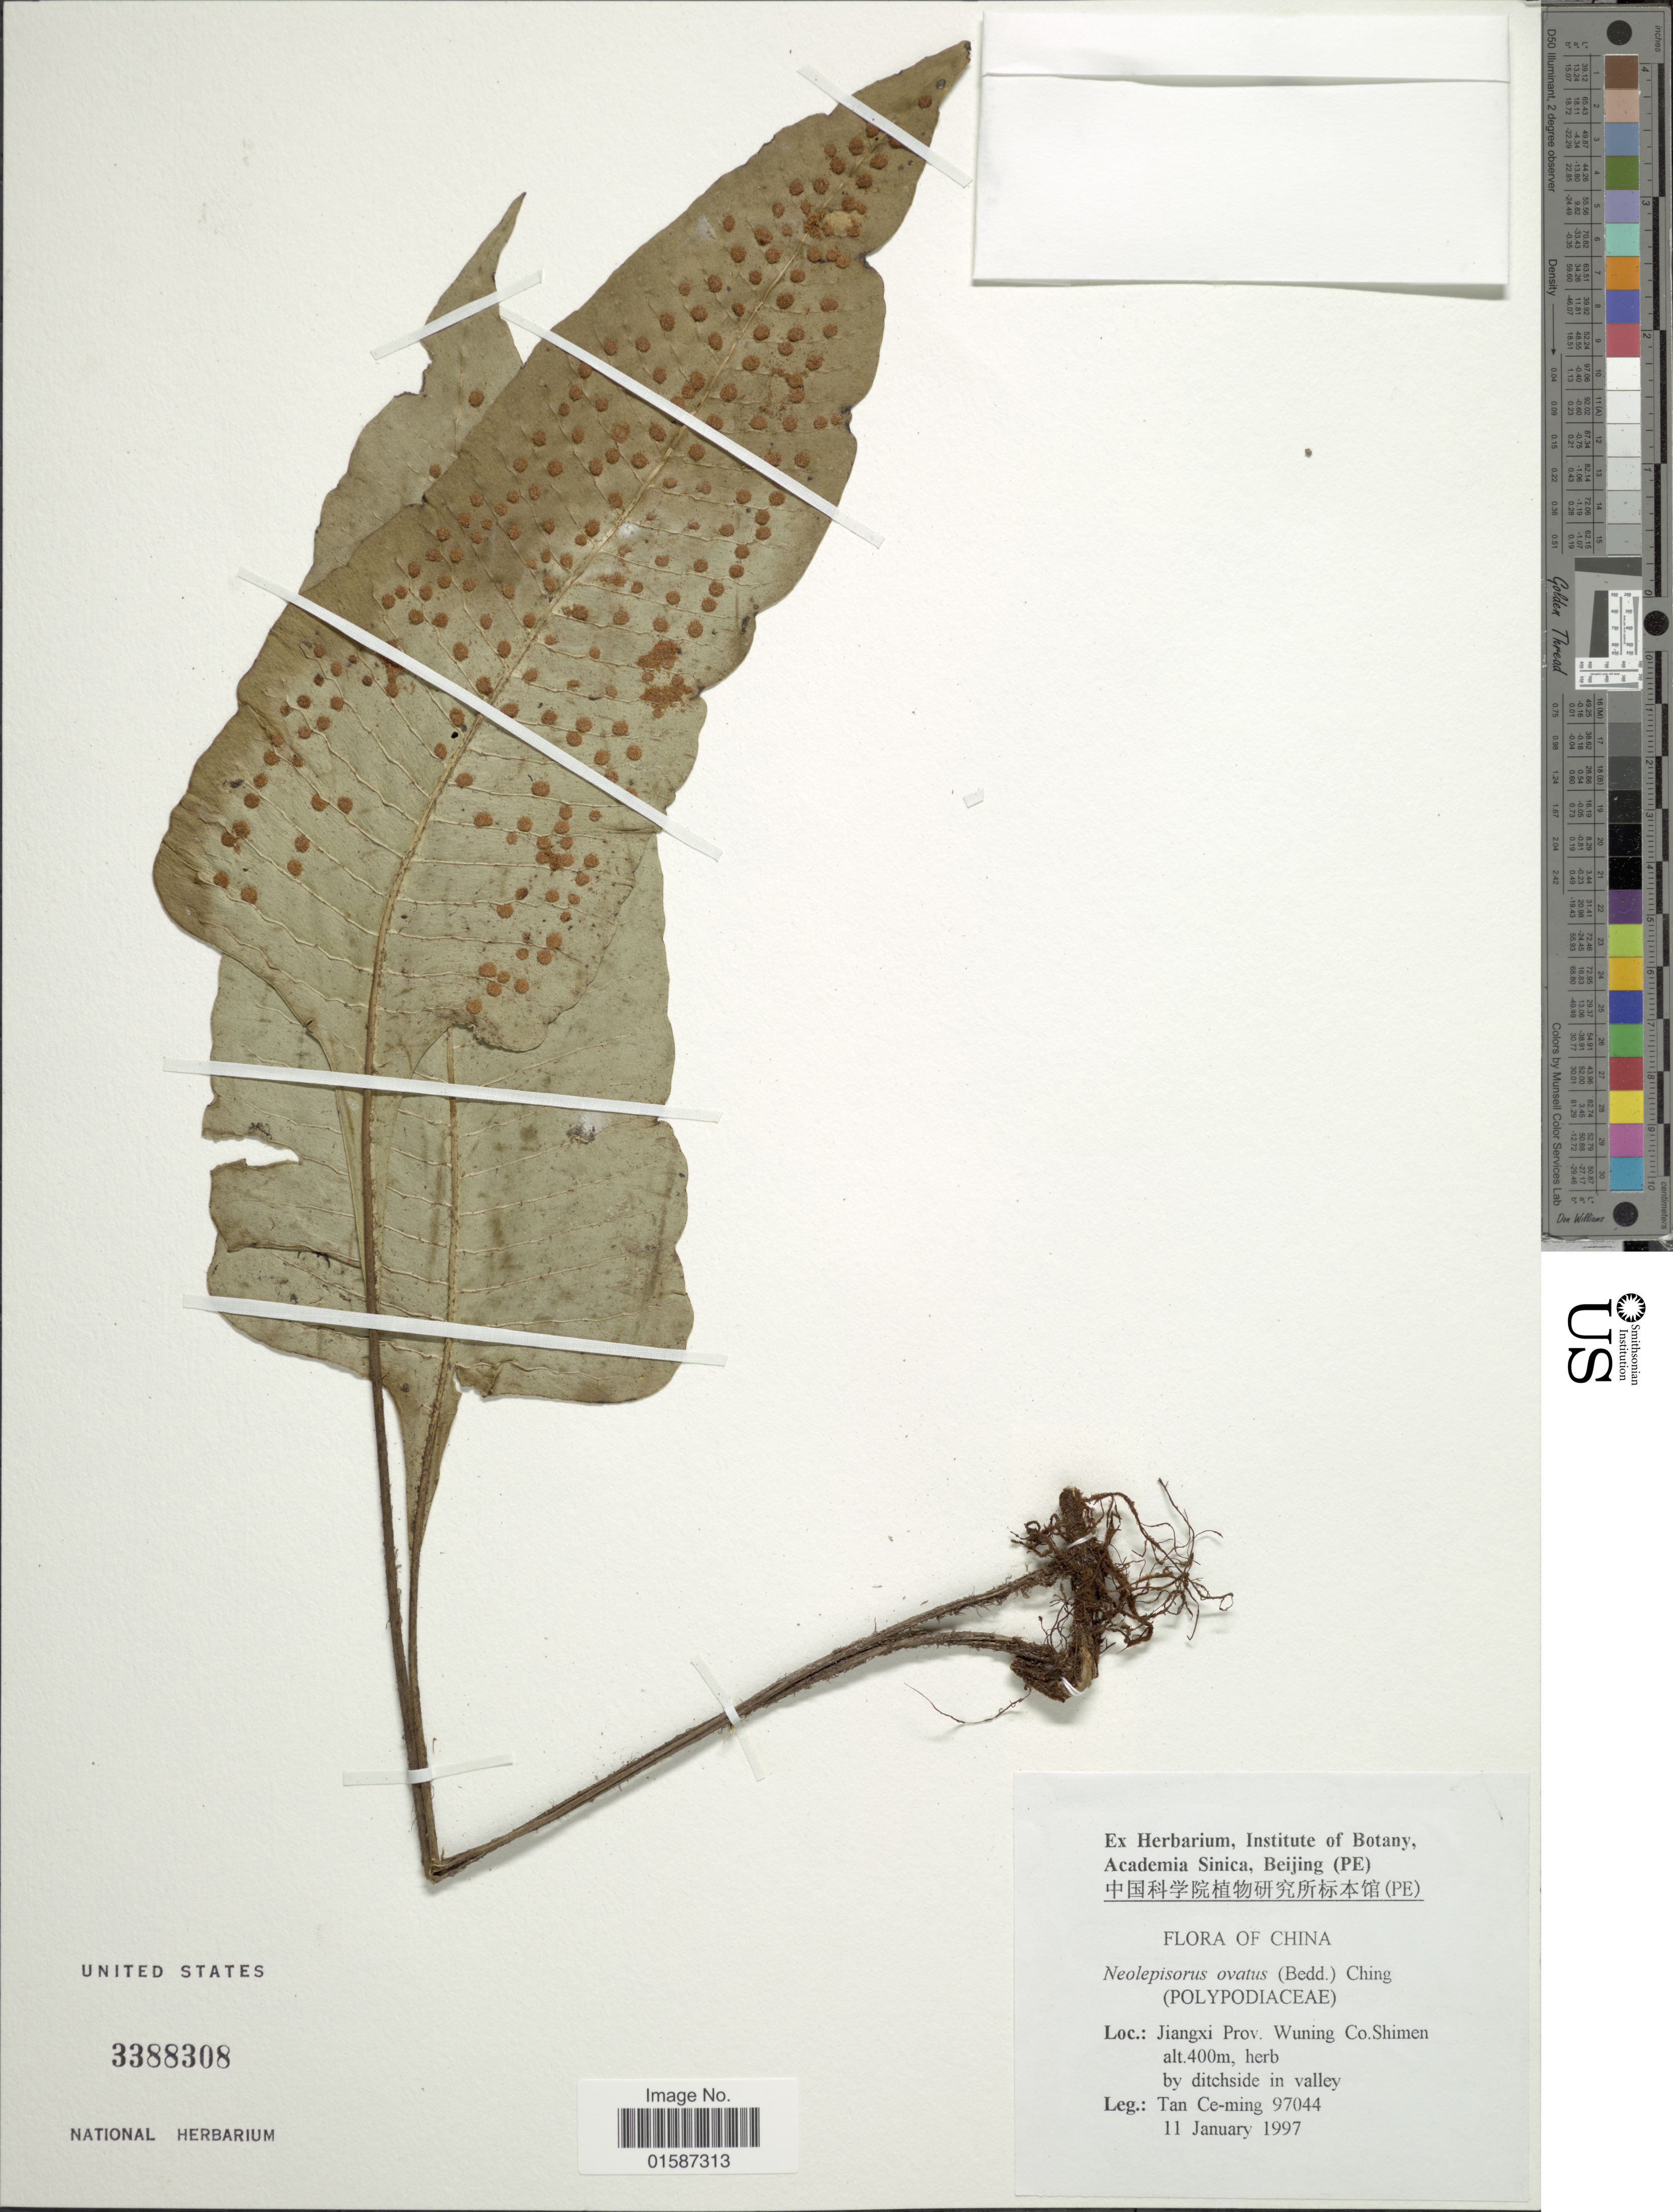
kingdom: Plantae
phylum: Tracheophyta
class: Polypodiopsida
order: Polypodiales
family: Polypodiaceae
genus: Neolepisorus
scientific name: Neolepisorus ovatus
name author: (Bedd.) Ching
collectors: Tam Ce-Ming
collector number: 97044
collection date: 1997-01-11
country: China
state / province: Jiangxi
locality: Jiangxi Prov. Wuning Co. Shimen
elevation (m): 400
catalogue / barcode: US 3388308